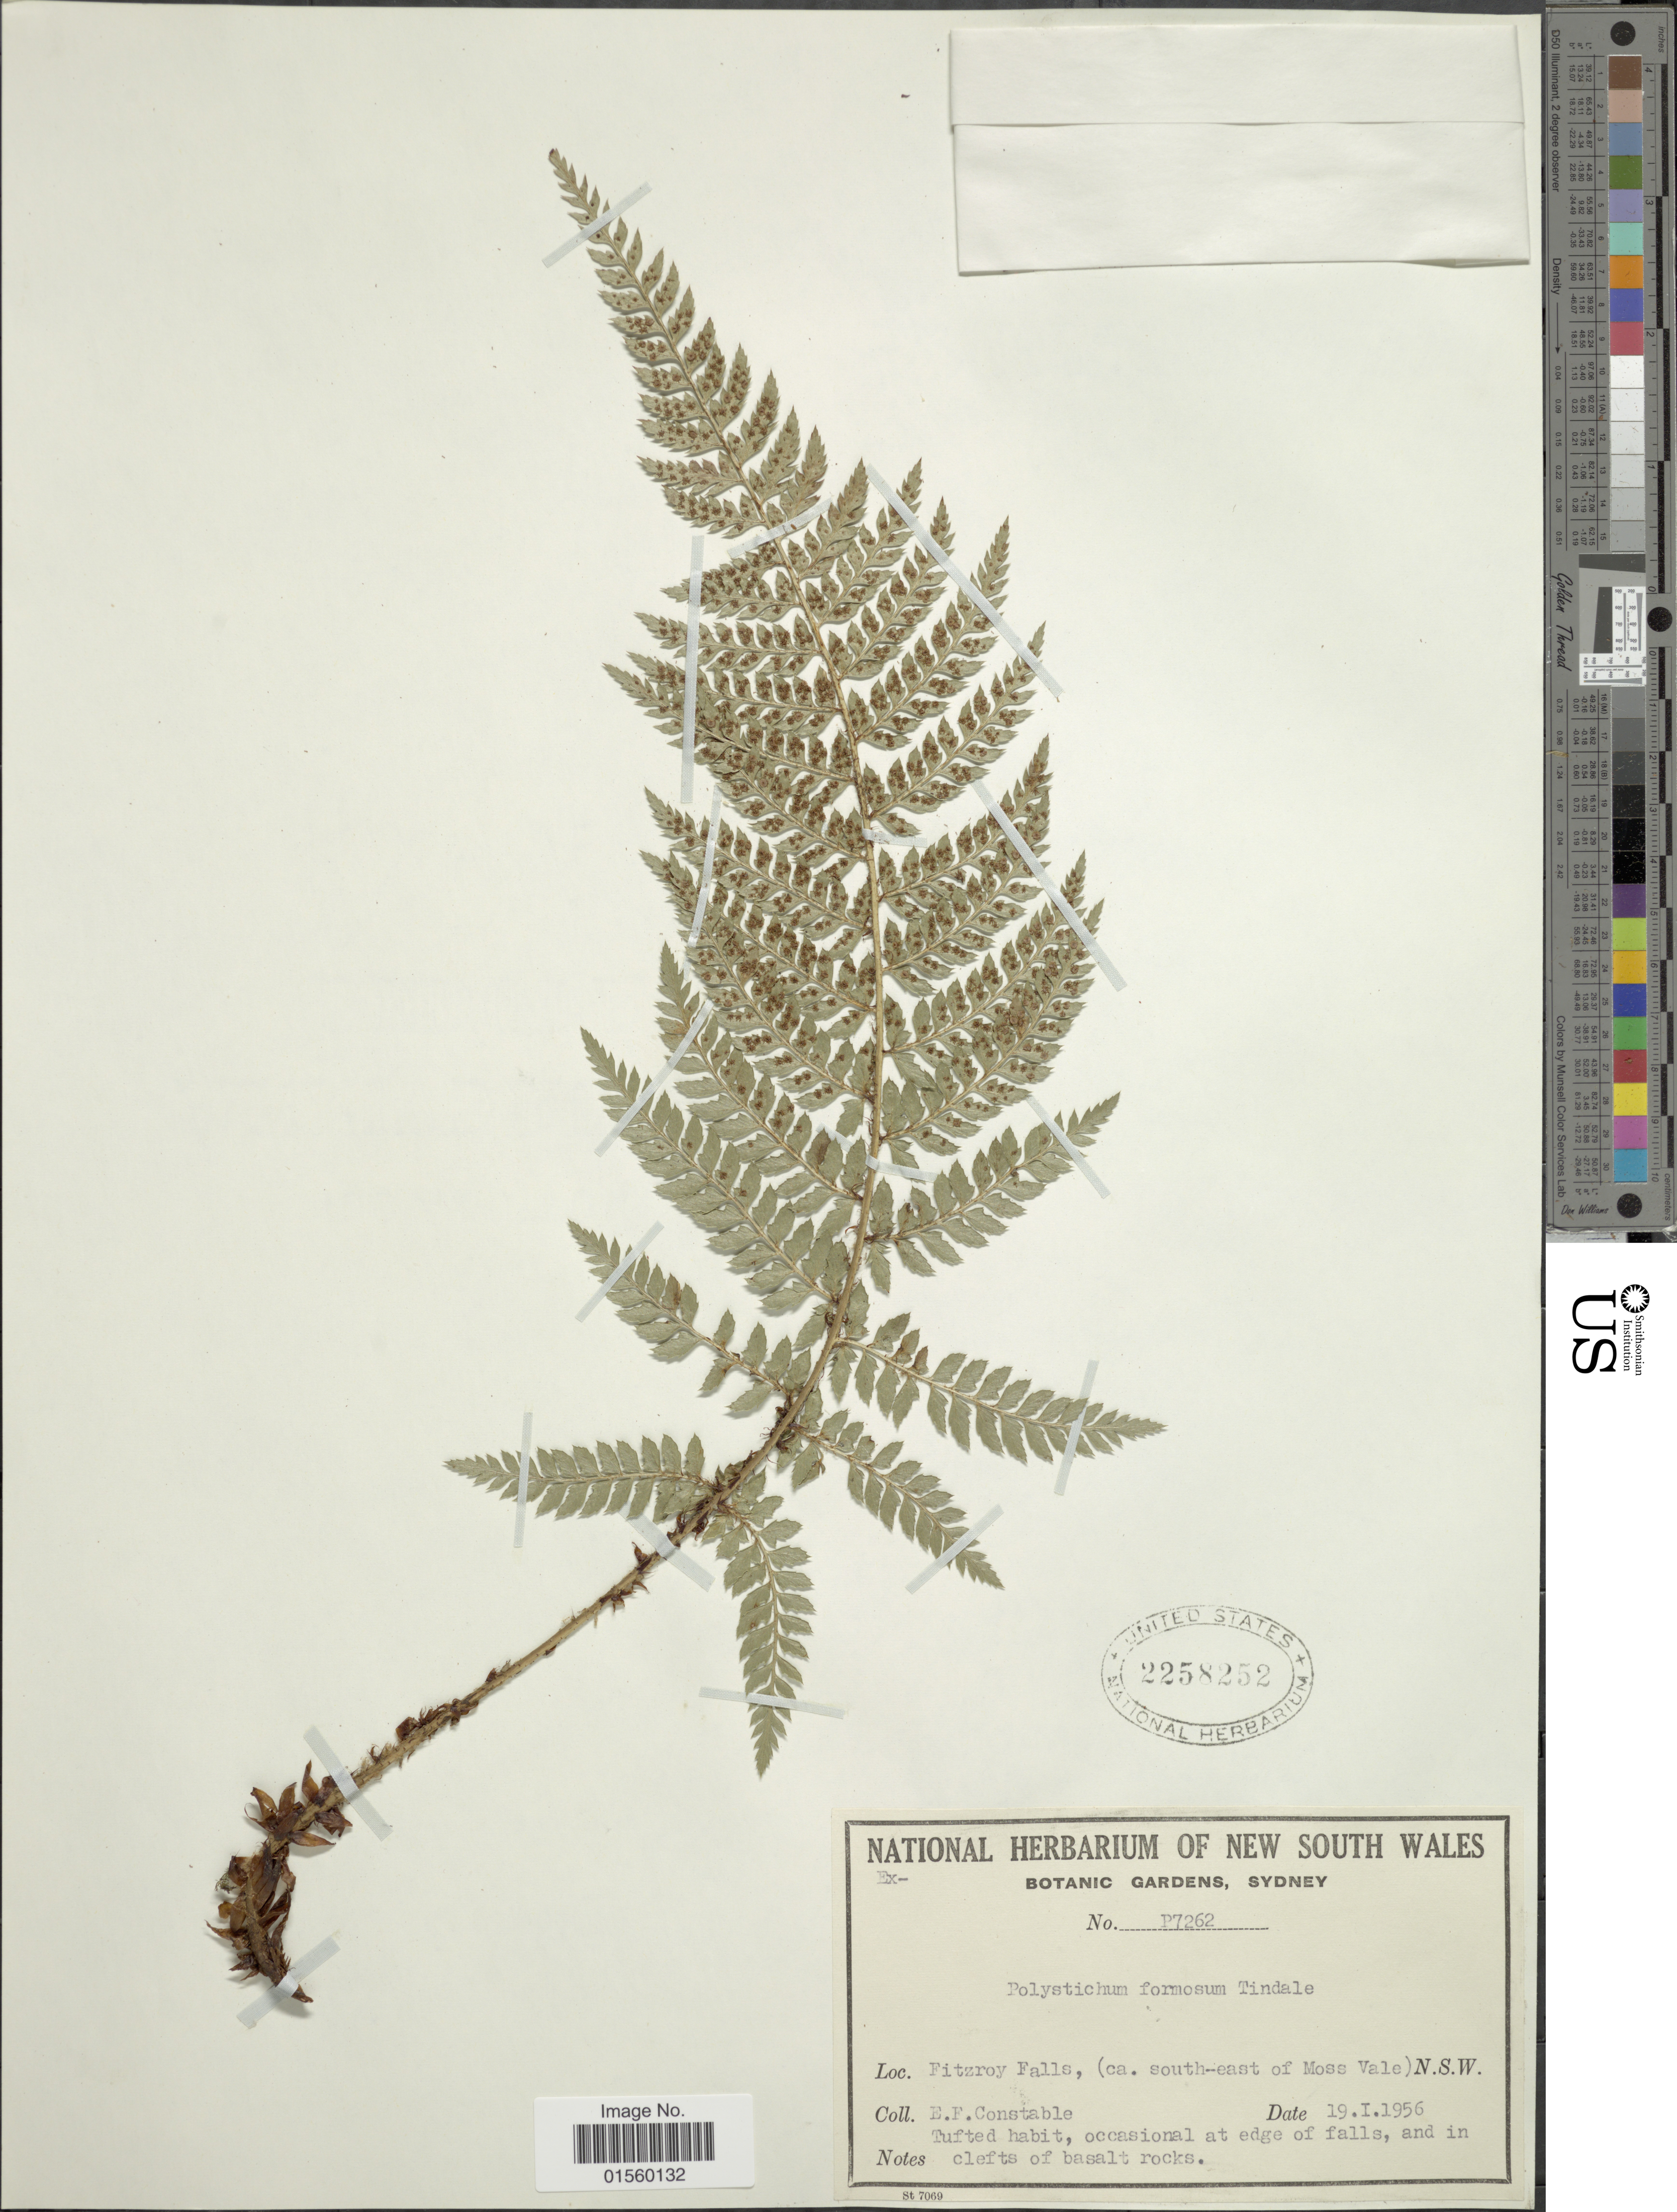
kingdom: Plantae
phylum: Tracheophyta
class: Polypodiopsida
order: Polypodiales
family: Dryopteridaceae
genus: Polystichum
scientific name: Polystichum formosum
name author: Tindale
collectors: E. F. Constable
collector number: P7262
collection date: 1956-01-19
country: Australia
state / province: New South Wales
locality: Fitzroy Falls, (ca. south-east of Moss Vale)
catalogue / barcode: US 2258252